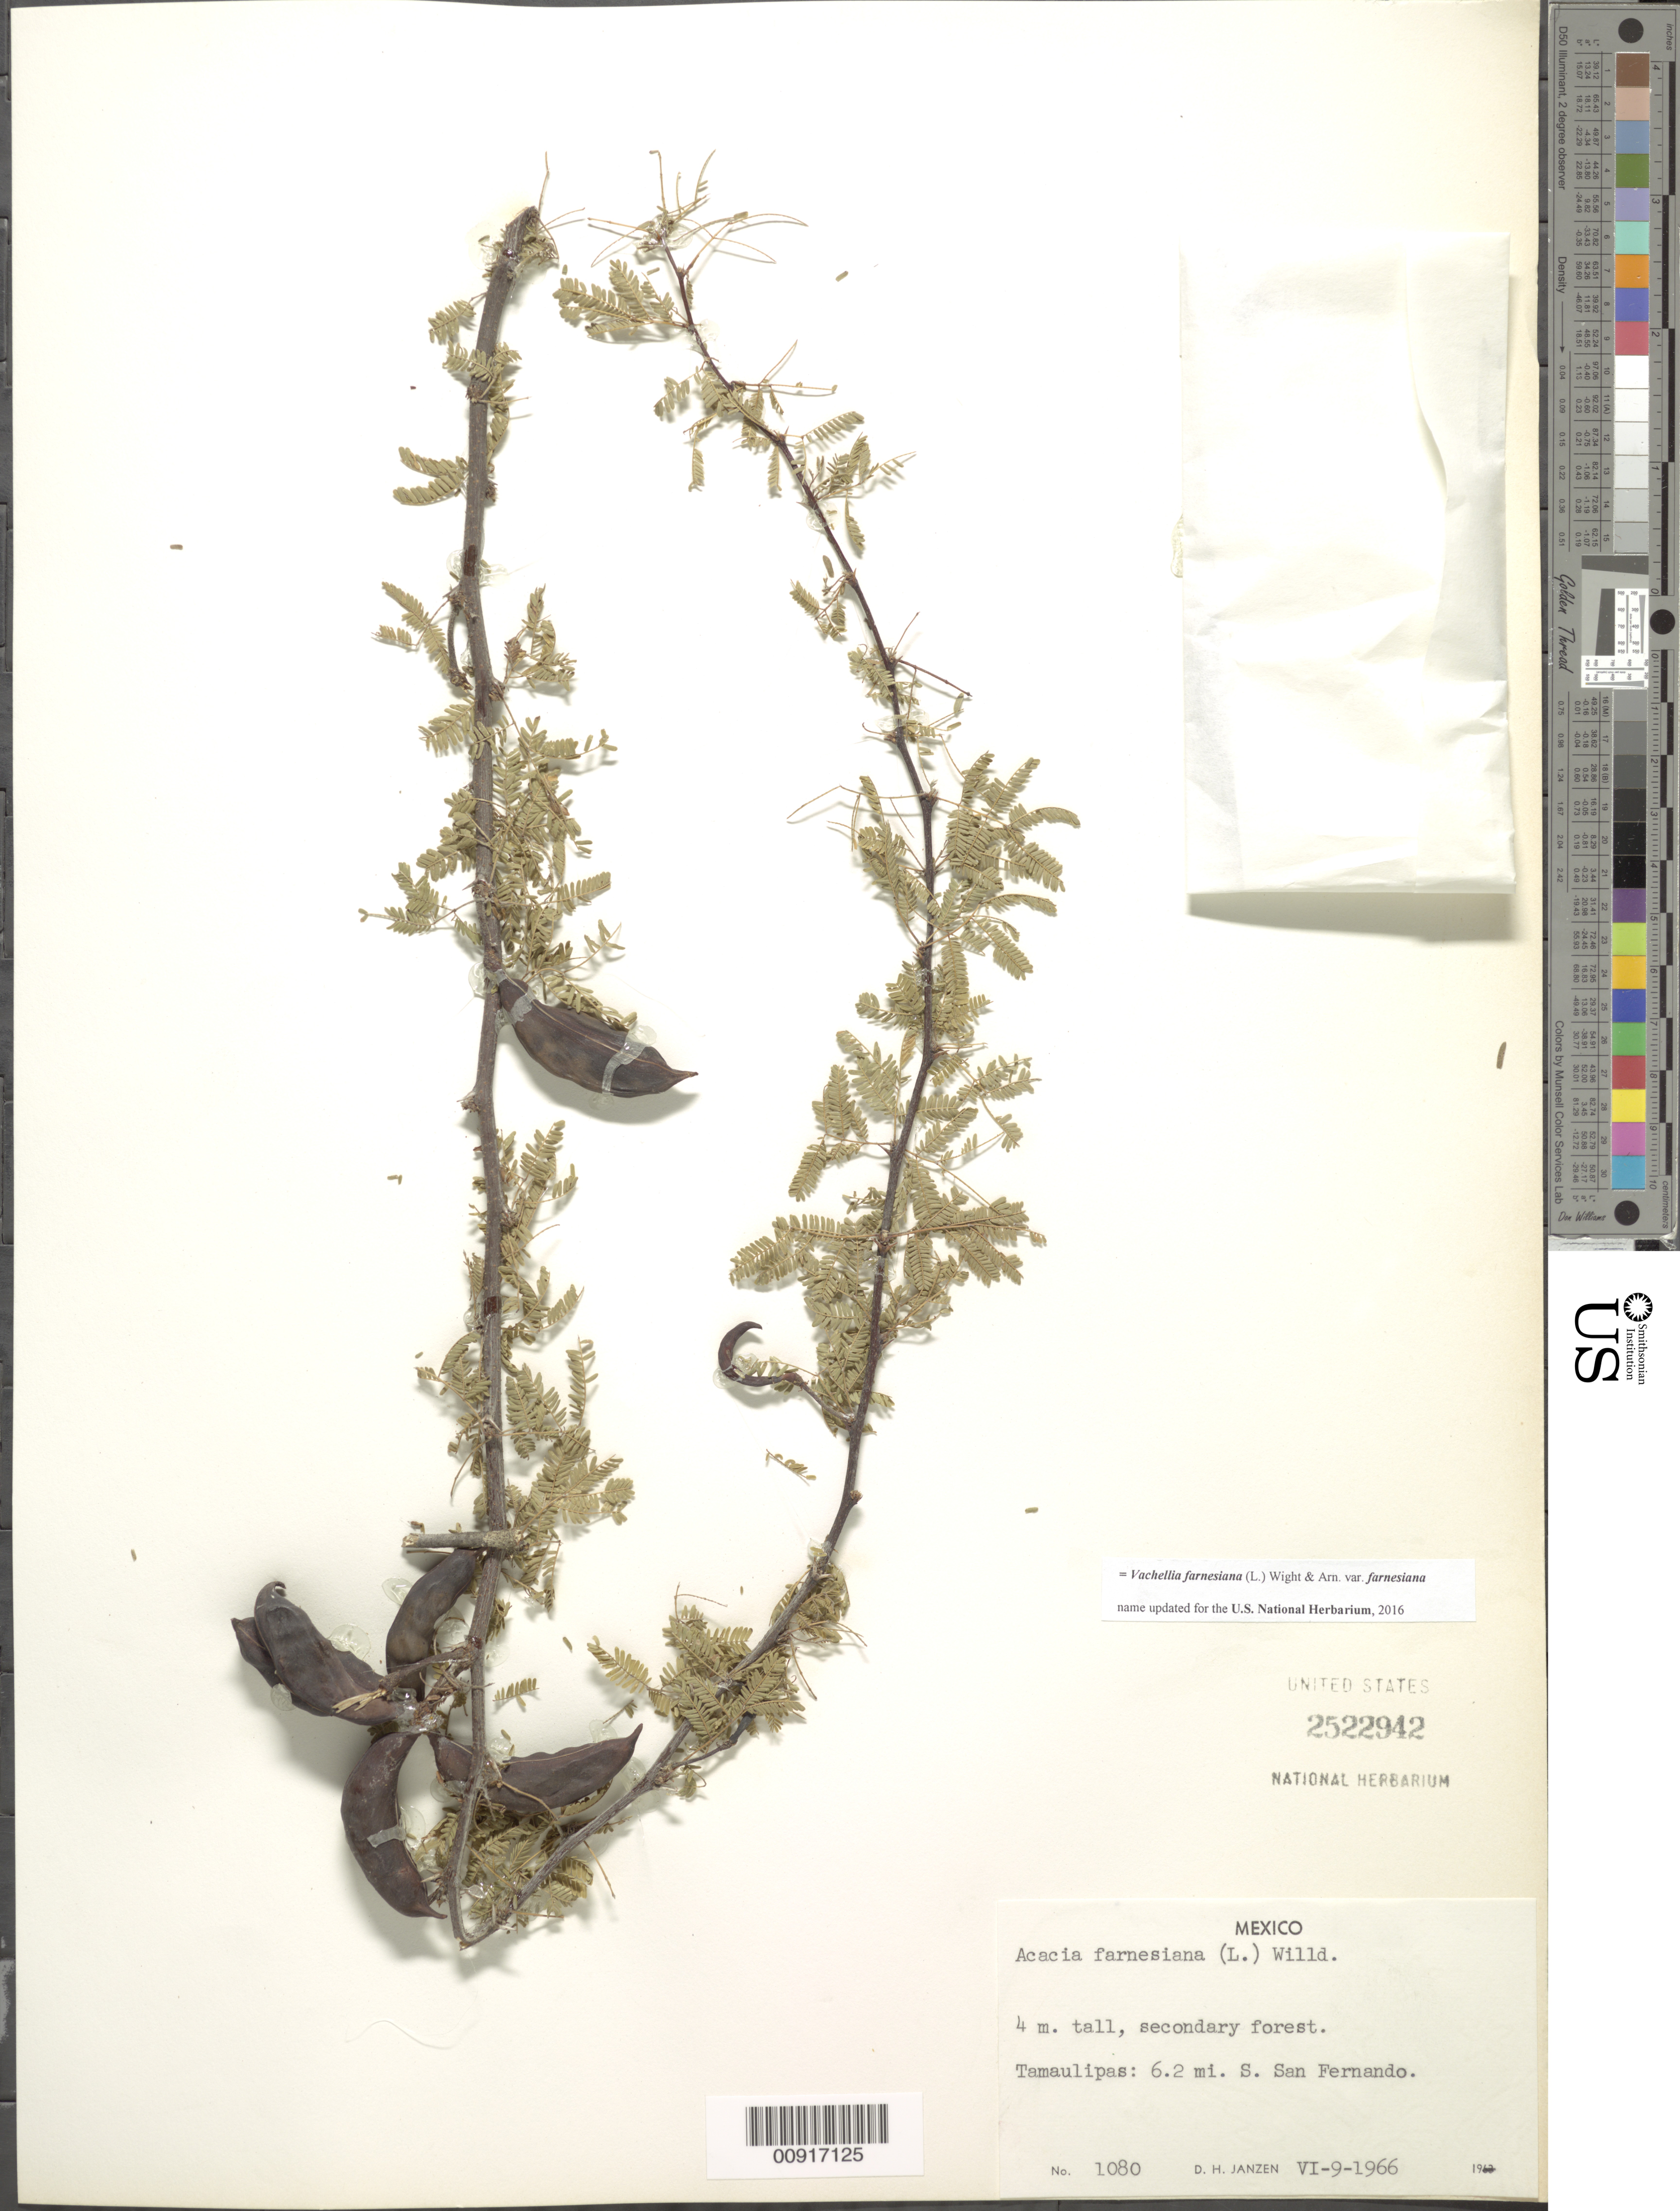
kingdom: Plantae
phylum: Tracheophyta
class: Magnoliopsida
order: Fabales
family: Fabaceae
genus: Vachellia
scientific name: Vachellia farnesiana var. farnesiana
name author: (L.) Wight & Arn.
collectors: D. Janzen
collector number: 1080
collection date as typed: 09 Jun 1966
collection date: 1966-06-09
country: Mexico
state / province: Tamaulipas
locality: Tamaulipas: 6.2 mi. S San Fernando.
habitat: Secondary forest.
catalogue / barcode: US 2522942